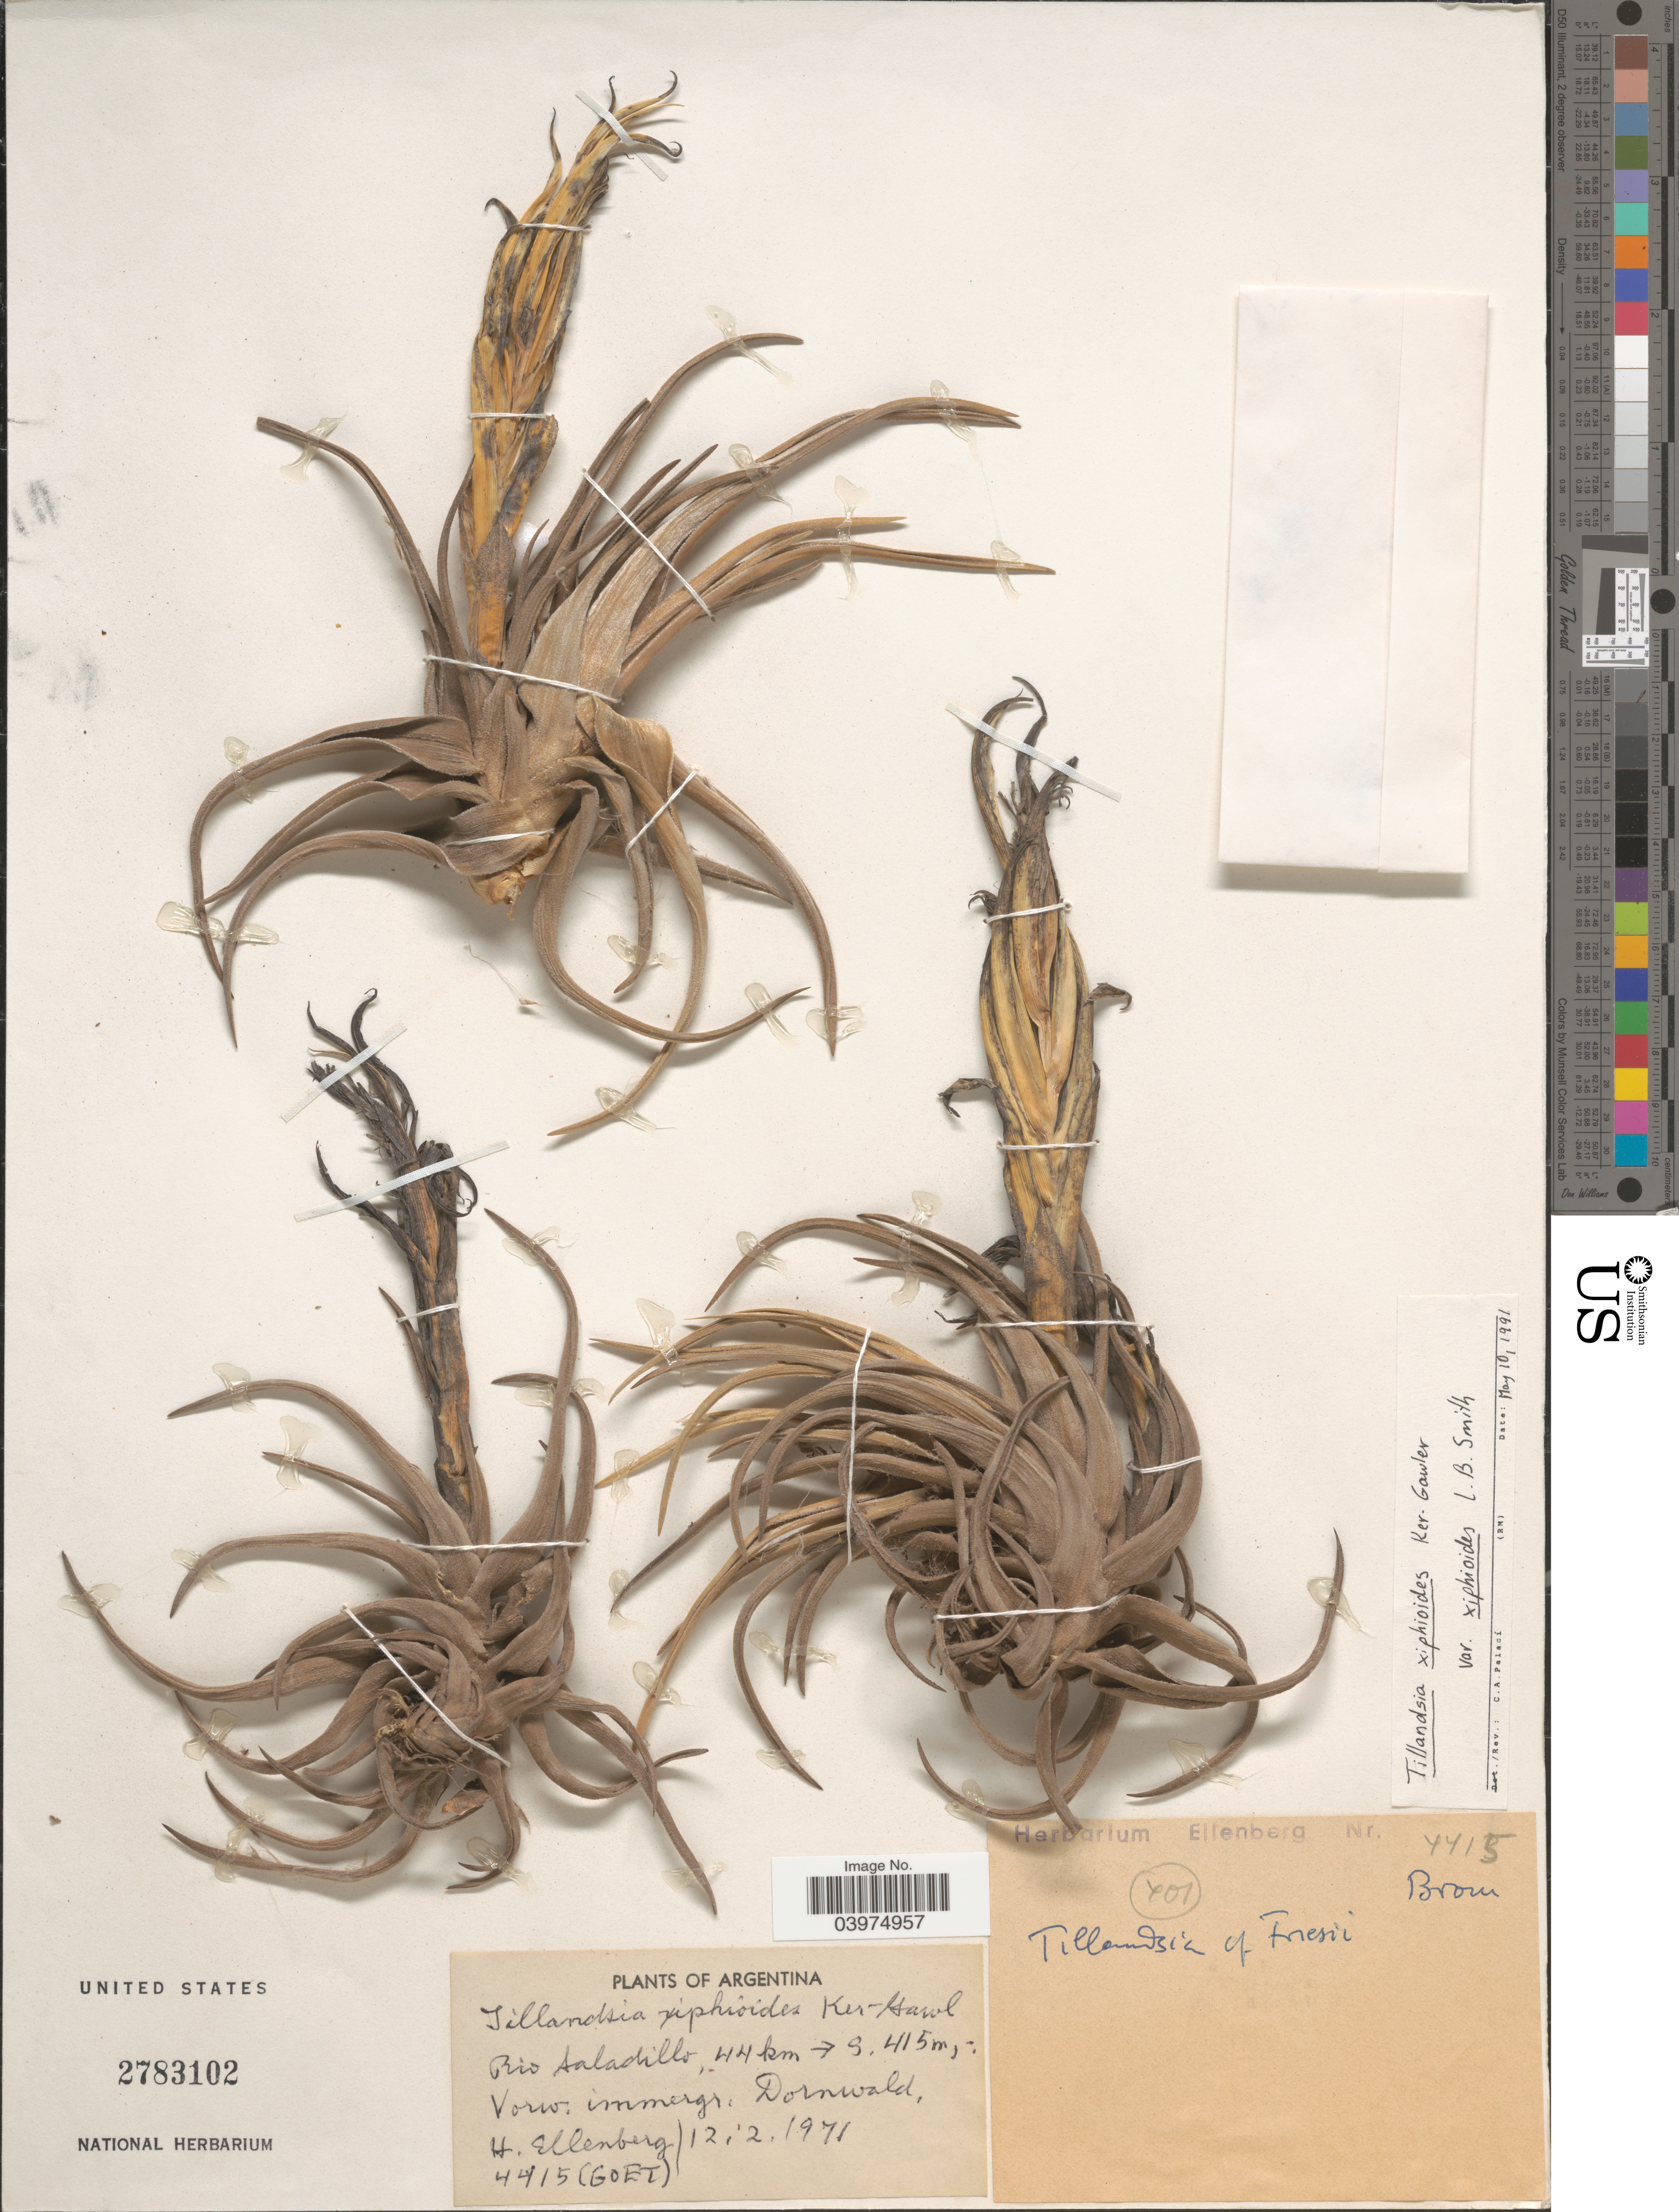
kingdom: Plantae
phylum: Tracheophyta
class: Liliopsida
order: Poales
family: Bromeliaceae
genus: Tillandsia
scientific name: Tillandsia xiphioides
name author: Ker Gawl.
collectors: H. Ellenberg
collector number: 4415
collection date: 1971-02-12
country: Argentina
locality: Rio Saladillo, 44 km.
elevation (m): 415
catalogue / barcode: US 2783102